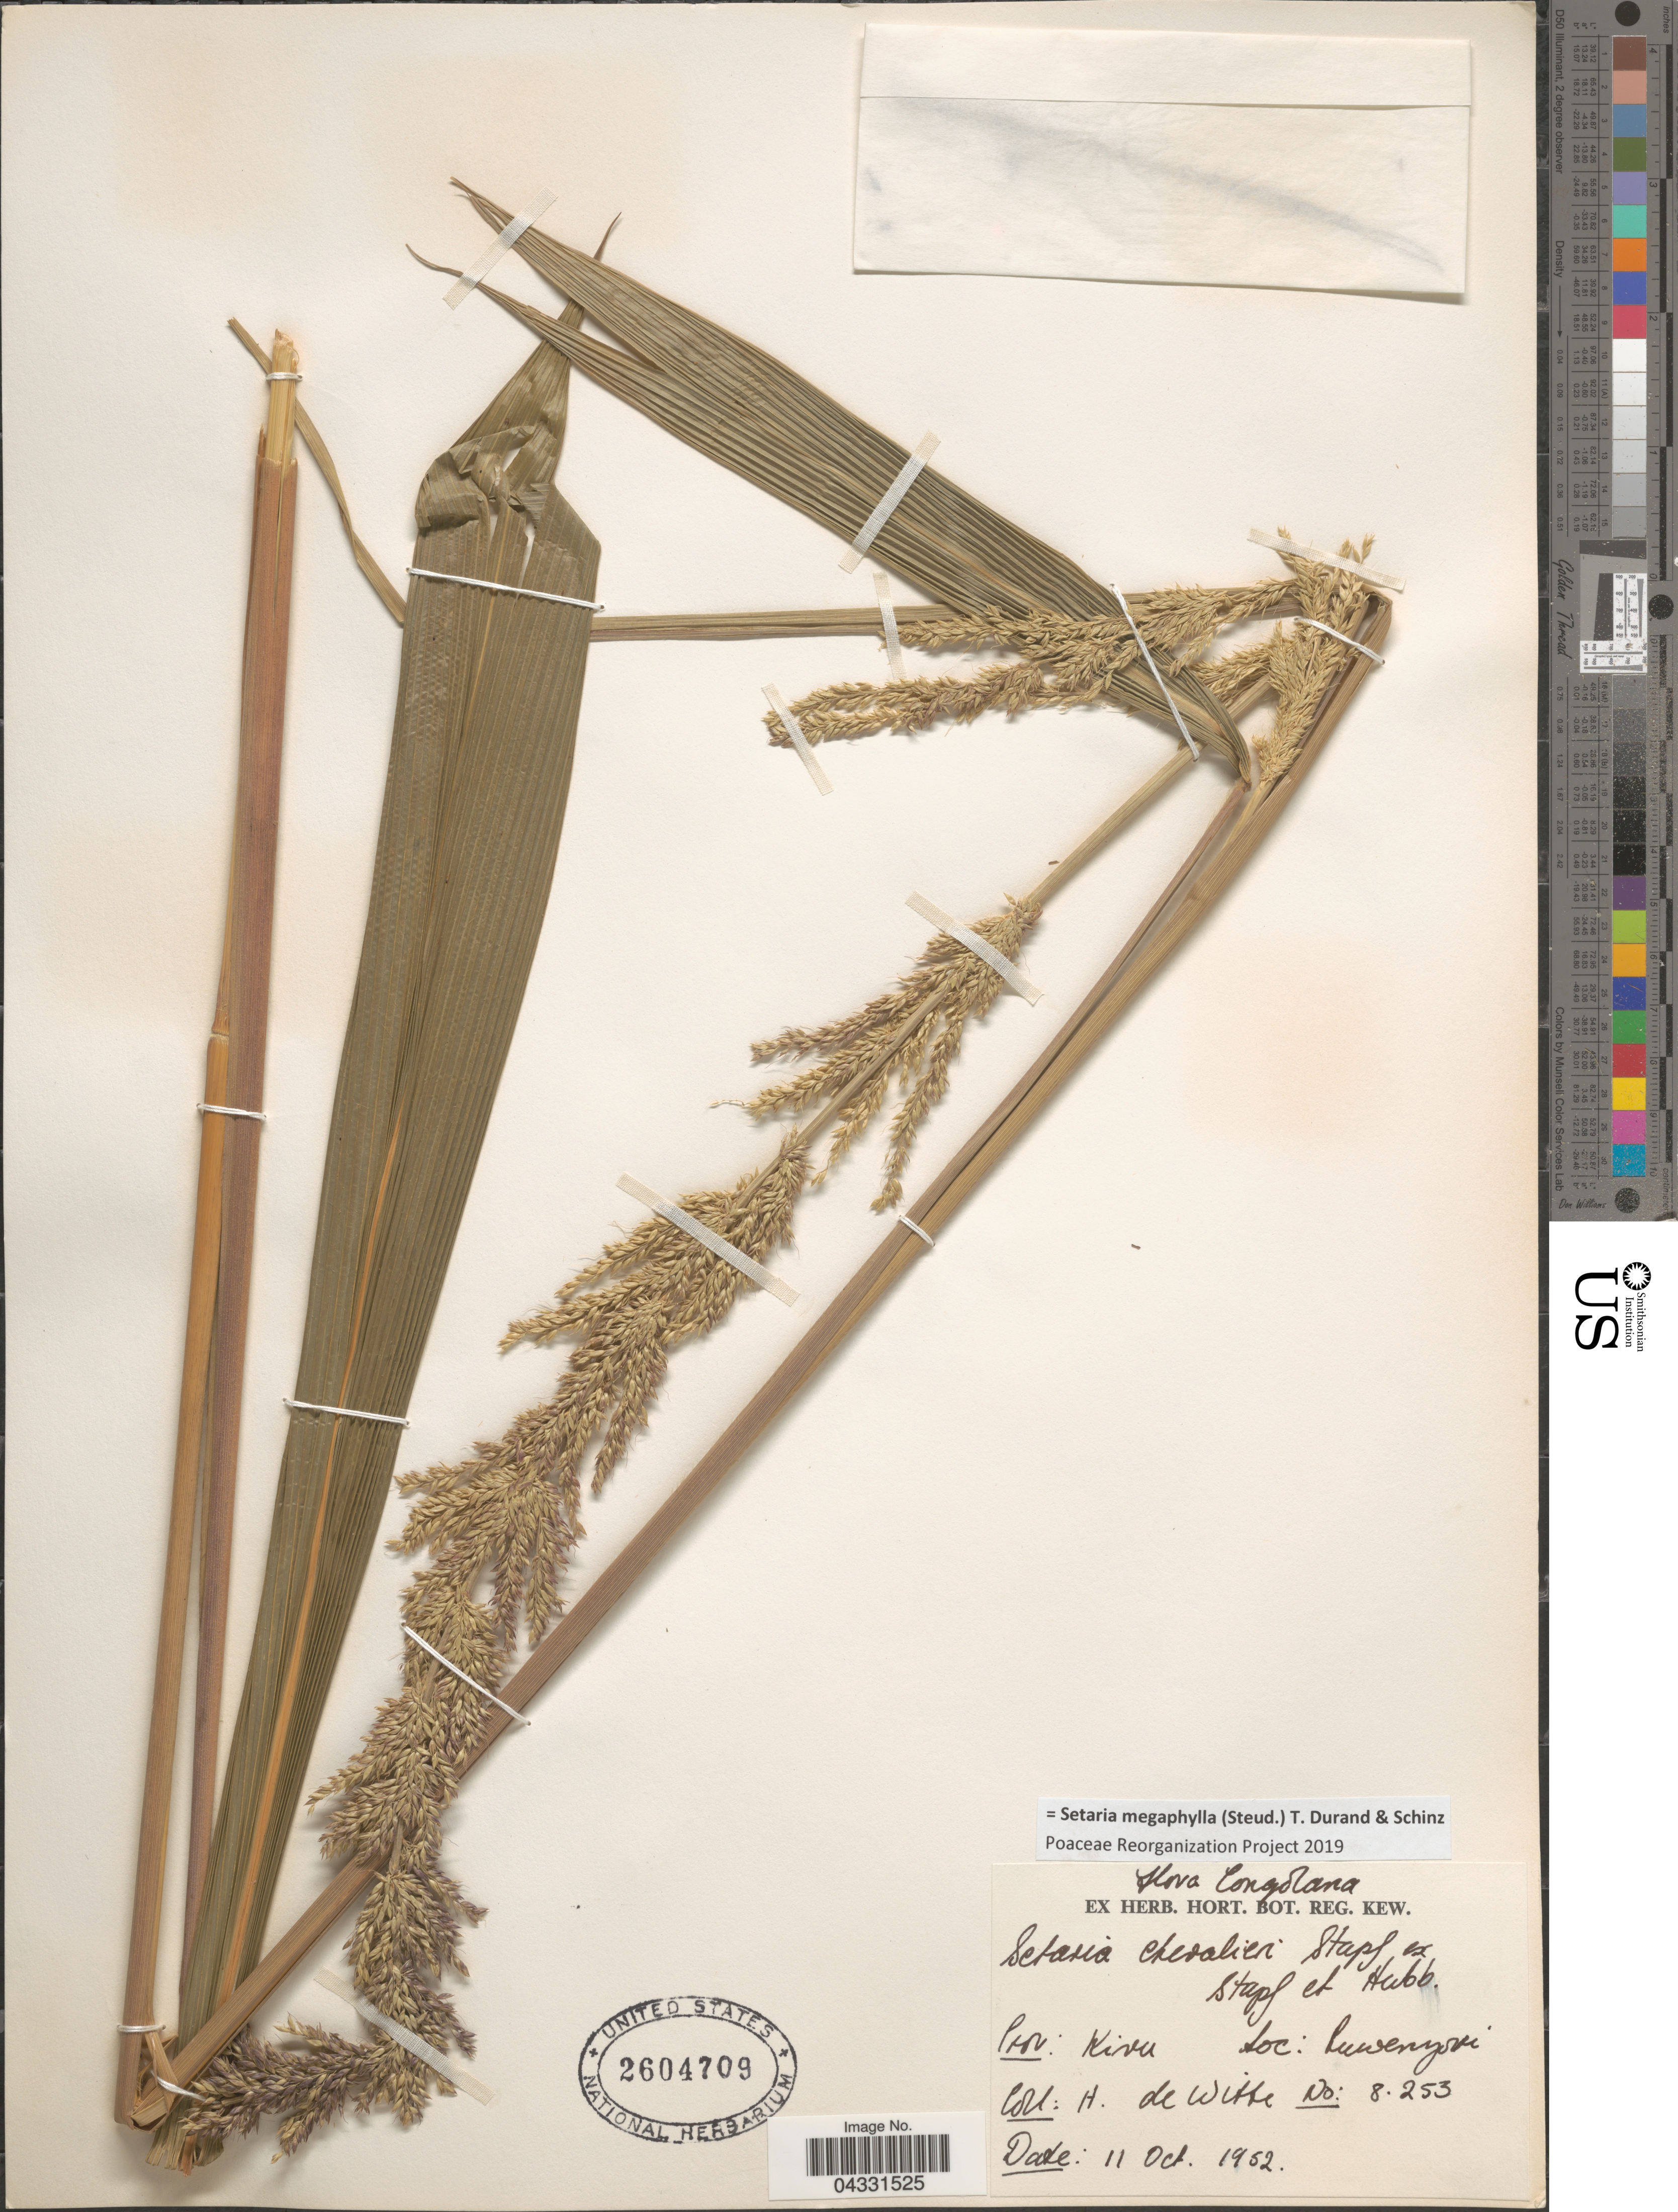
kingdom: Plantae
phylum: Tracheophyta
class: Liliopsida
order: Poales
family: Poaceae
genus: Setaria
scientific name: Setaria megaphylla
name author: (Steud.) Durieu & Schinz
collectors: H. Witte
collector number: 8253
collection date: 1952-10-11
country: Congo, Democratic Republic of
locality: Congolana. Kivu. Ruwenzori.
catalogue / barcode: US 2604709